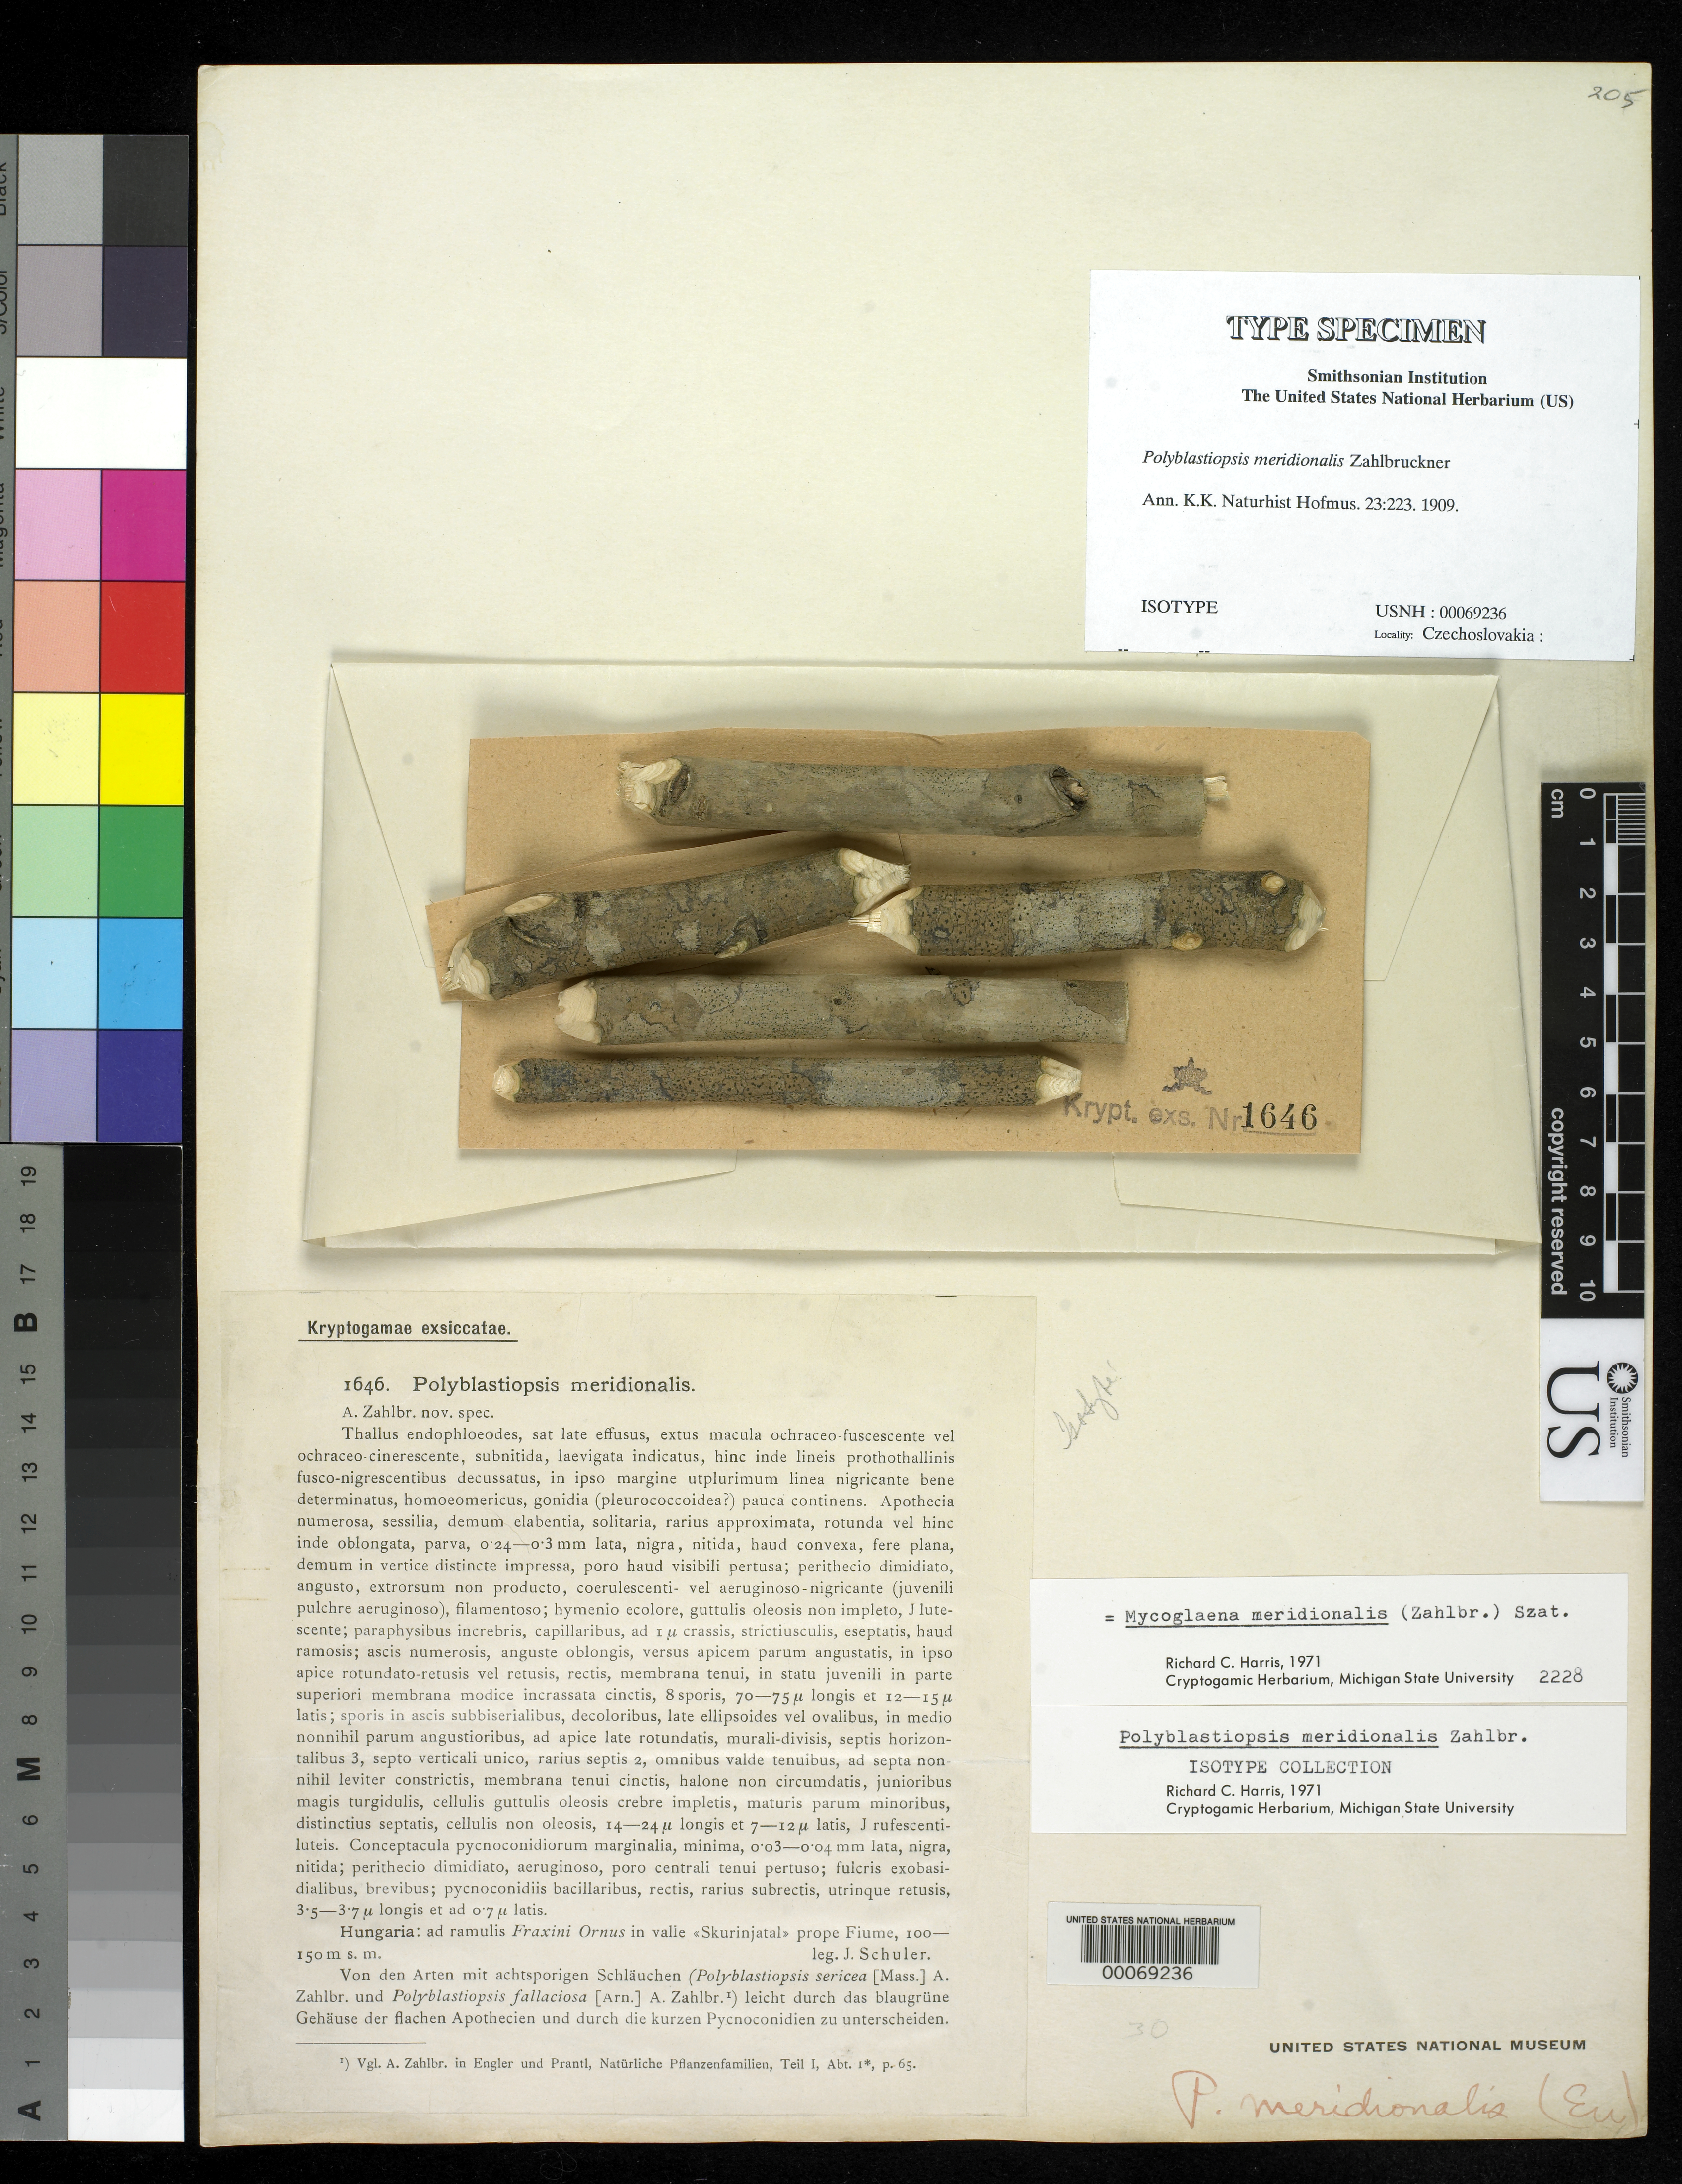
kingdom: Fungi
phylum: Ascomycota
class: Lecanoromycetes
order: Ostropales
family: Thelenellaceae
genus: Polyblastiopsis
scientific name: Polyblastiopsis meridionalis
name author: Zahlbr.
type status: Isotype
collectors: J. Schuler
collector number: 1646 (Krypt. Exs.)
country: Czechia / Slovakia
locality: In Valle Skurinjatal prope Fiume. [In Skurinjatal Valley near Fiume.]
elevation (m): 100